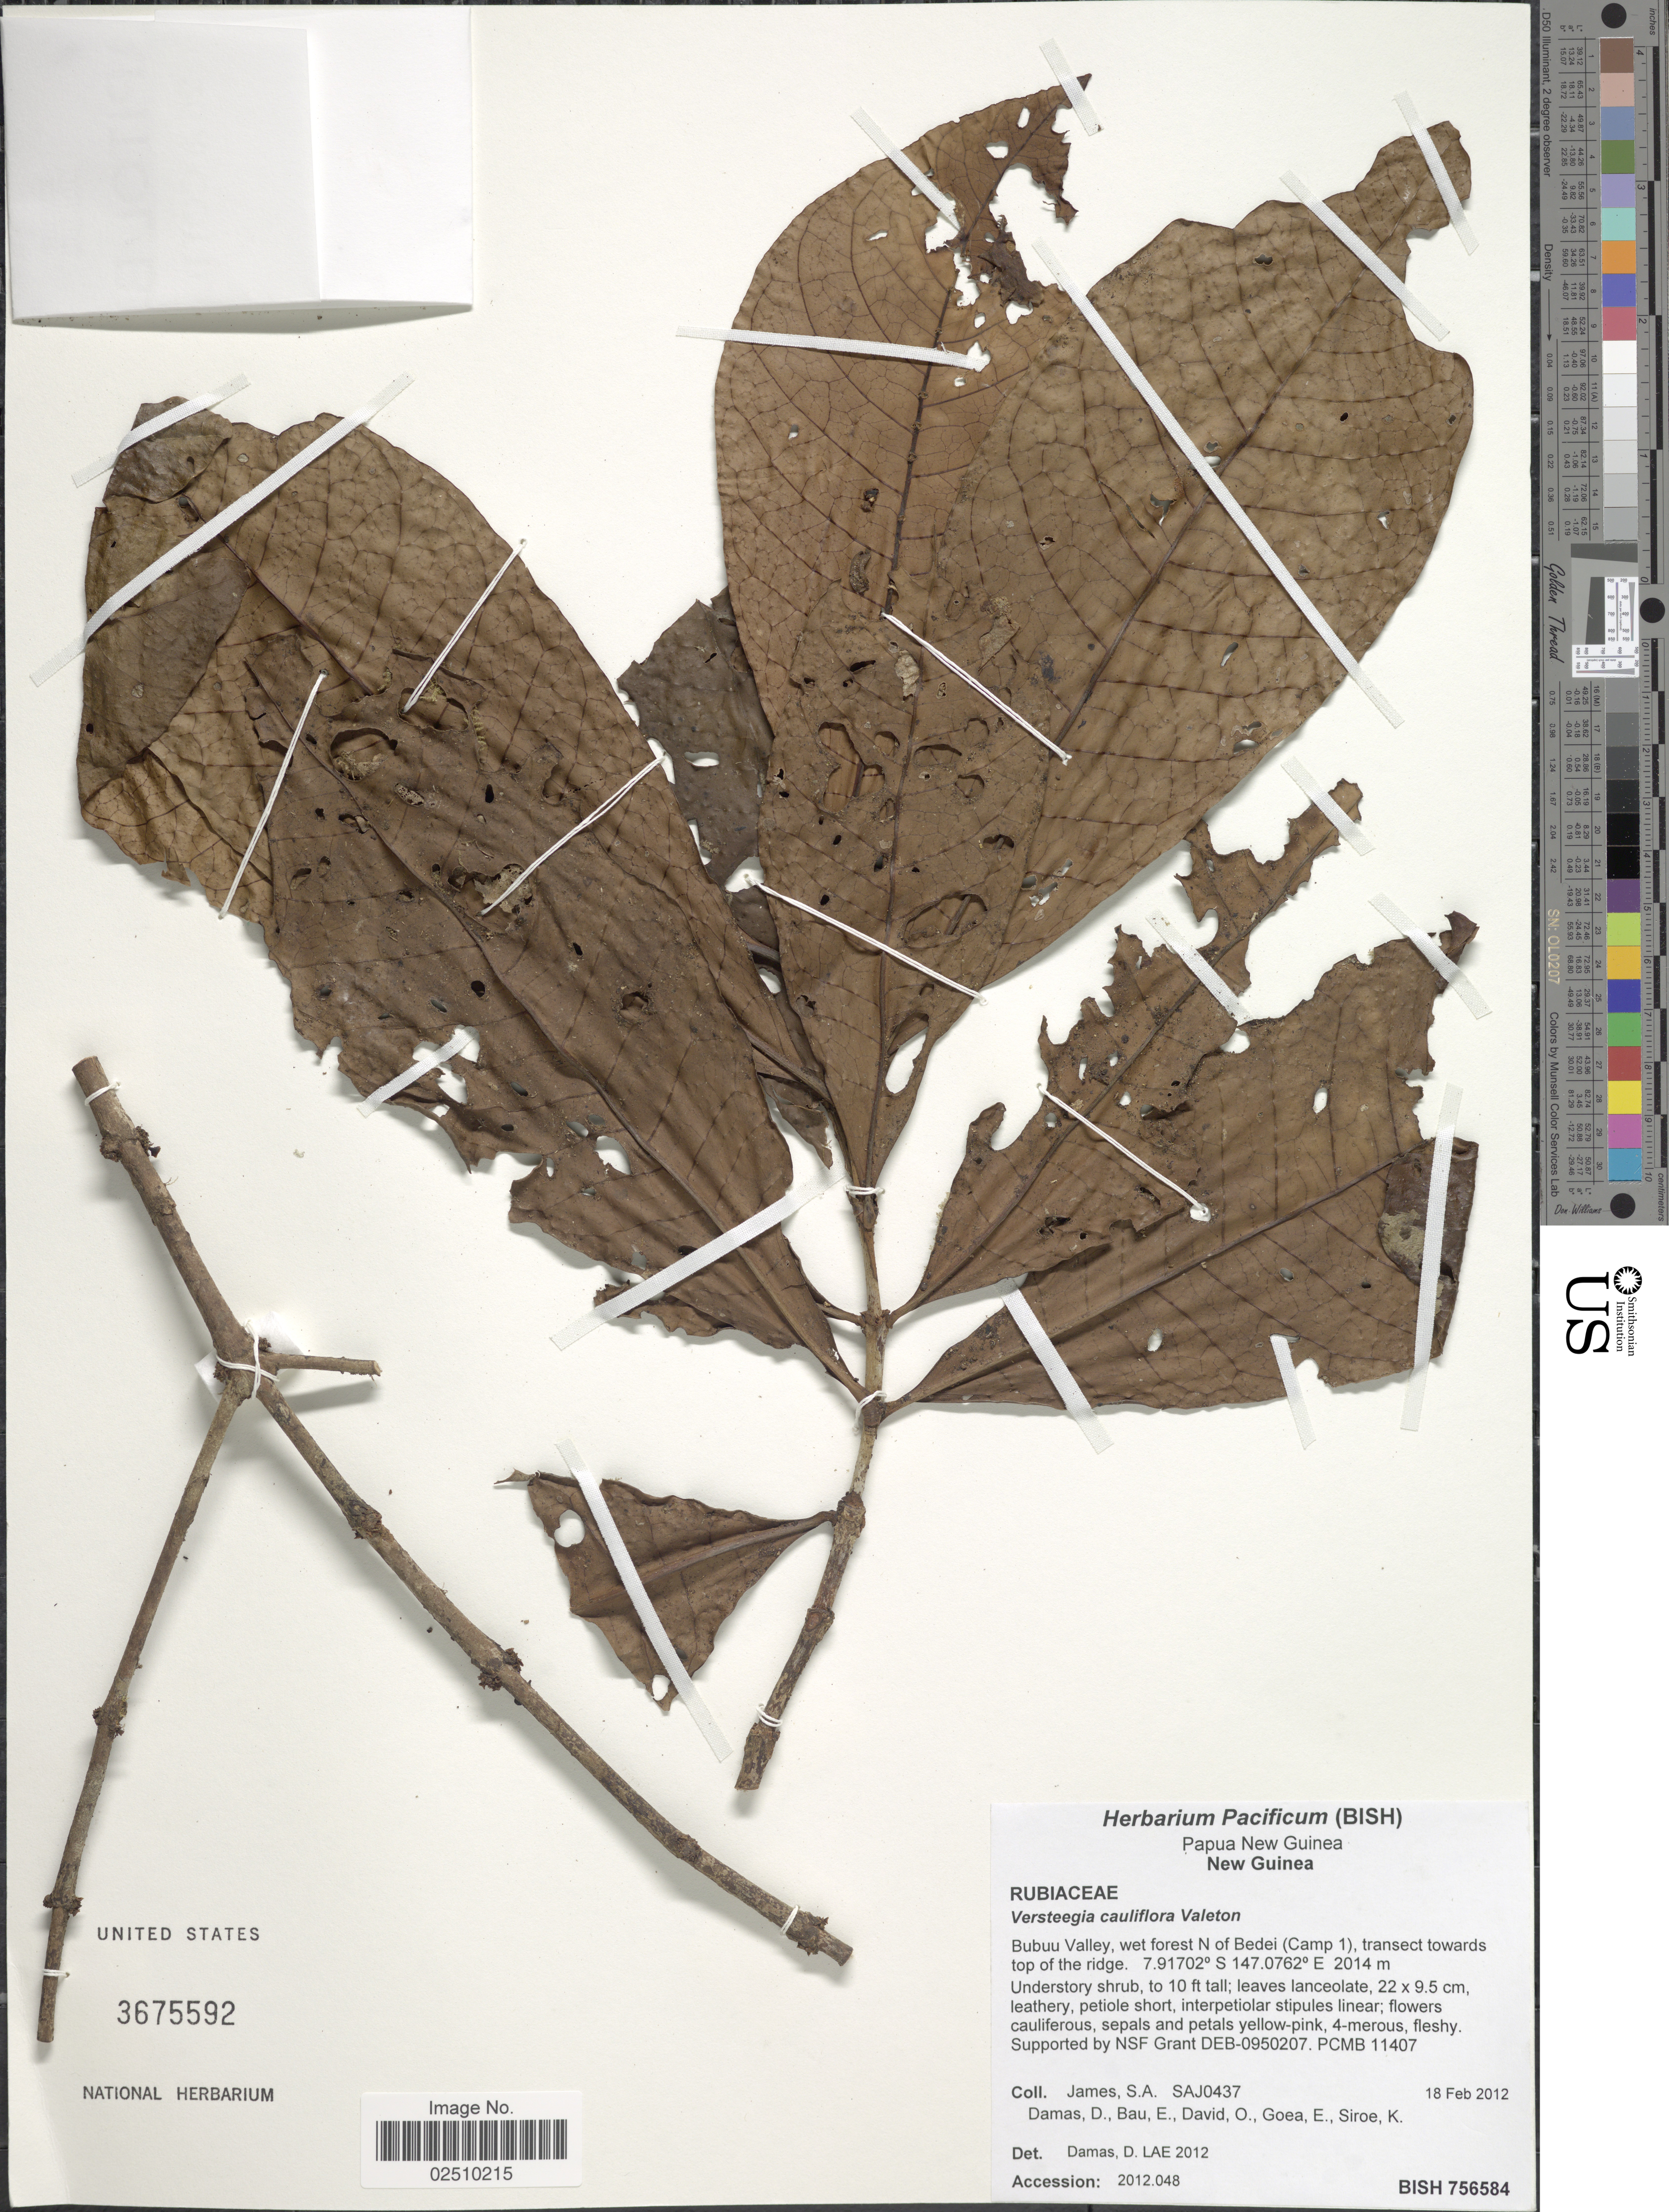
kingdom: Plantae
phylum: Tracheophyta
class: Magnoliopsida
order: Gentianales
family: Rubiaceae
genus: Versteegia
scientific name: Versteegia cauliflora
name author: (K. Schum. & Lauterb.) Valeton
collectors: S. James, D. Damas, E. Bau, O. David & et al.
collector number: SAJ0437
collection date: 2012-02-18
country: Papua New Guinea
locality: New Guinea. Bubuu Valley, wet forest N of Bedei (Camp 1), transect towards top of the ridge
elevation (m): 2014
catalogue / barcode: US 3675592